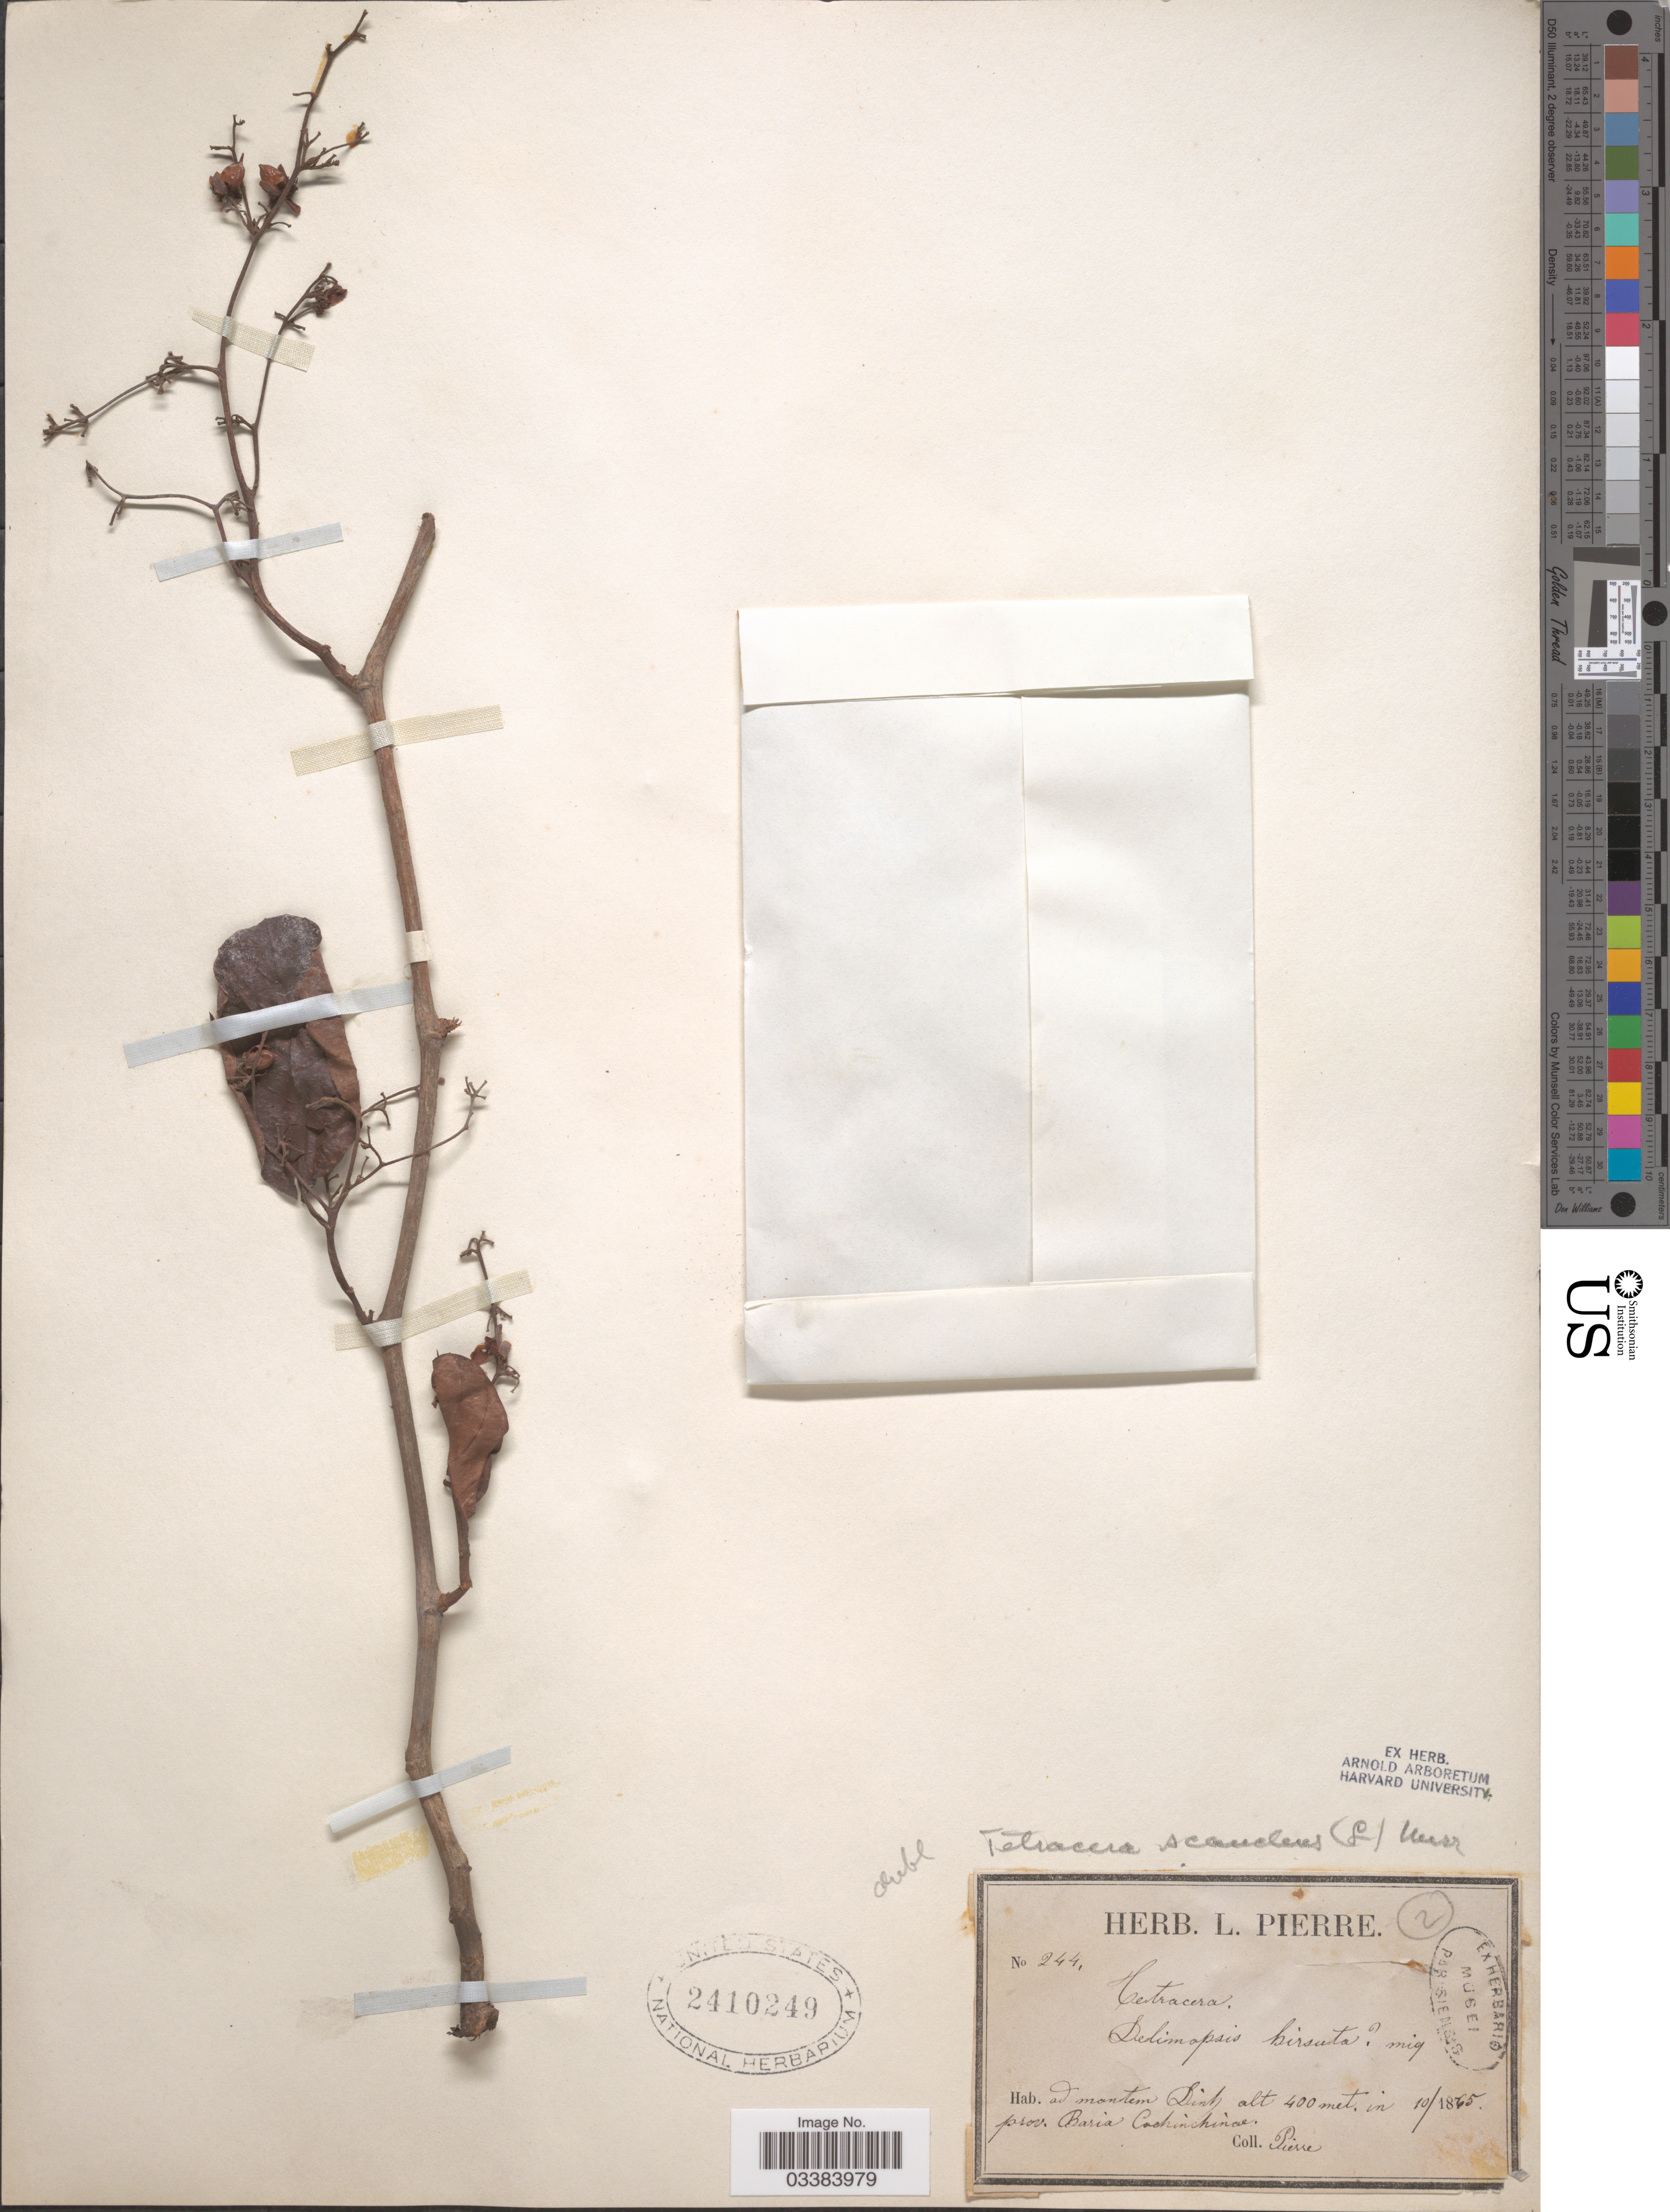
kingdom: Plantae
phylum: Tracheophyta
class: Magnoliopsida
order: Dilleniales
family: Dilleniaceae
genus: Tetracera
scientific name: Tetracera scandens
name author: (L.) Merr.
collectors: L. Pierre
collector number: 244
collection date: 1865-10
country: Vietnam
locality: Ad montem Dinh, in prov. Baria Cochinchinae.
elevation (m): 400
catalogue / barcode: US 2410249